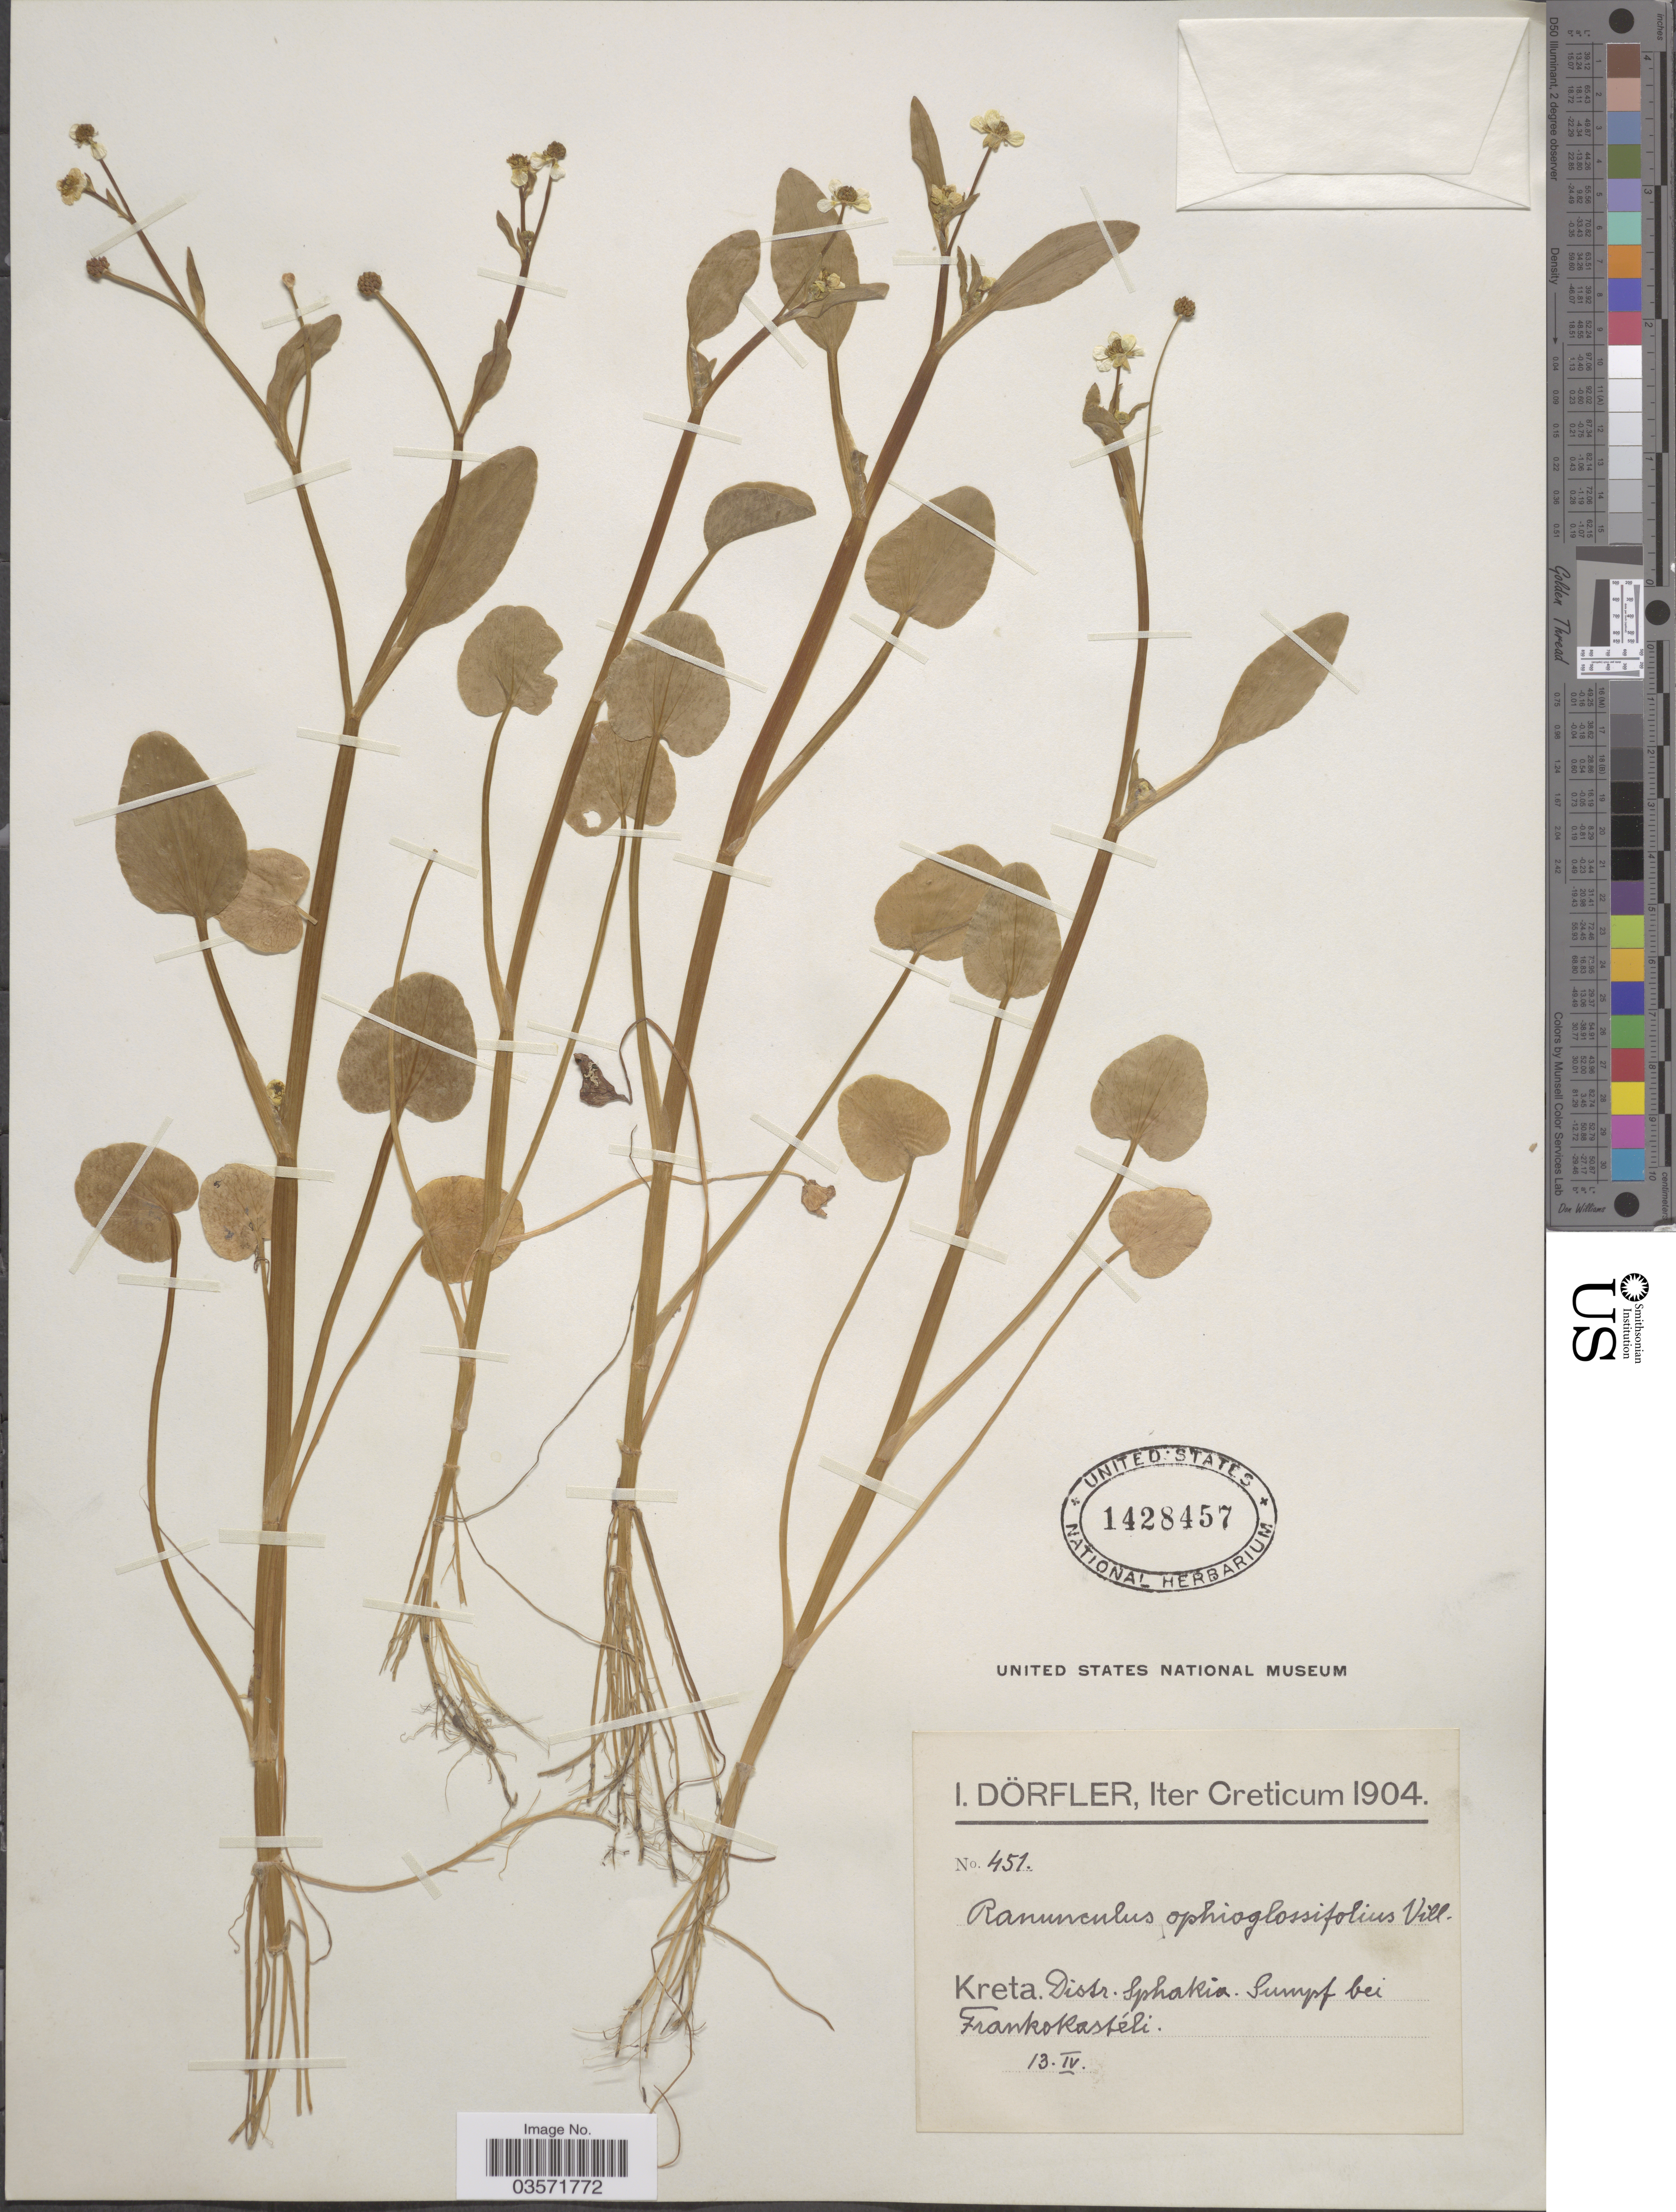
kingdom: Plantae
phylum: Tracheophyta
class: Magnoliopsida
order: Ranunculales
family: Ranunculaceae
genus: Ranunculus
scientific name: Ranunculus ophioglossifolius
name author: Vill.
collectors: I. Dörfler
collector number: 451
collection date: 1904-04-13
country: Greece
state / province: Crete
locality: Iter Creticum. Kreta. Distr. Sphakia. Sumpf bei Frankokastéli.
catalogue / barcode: US 1428457